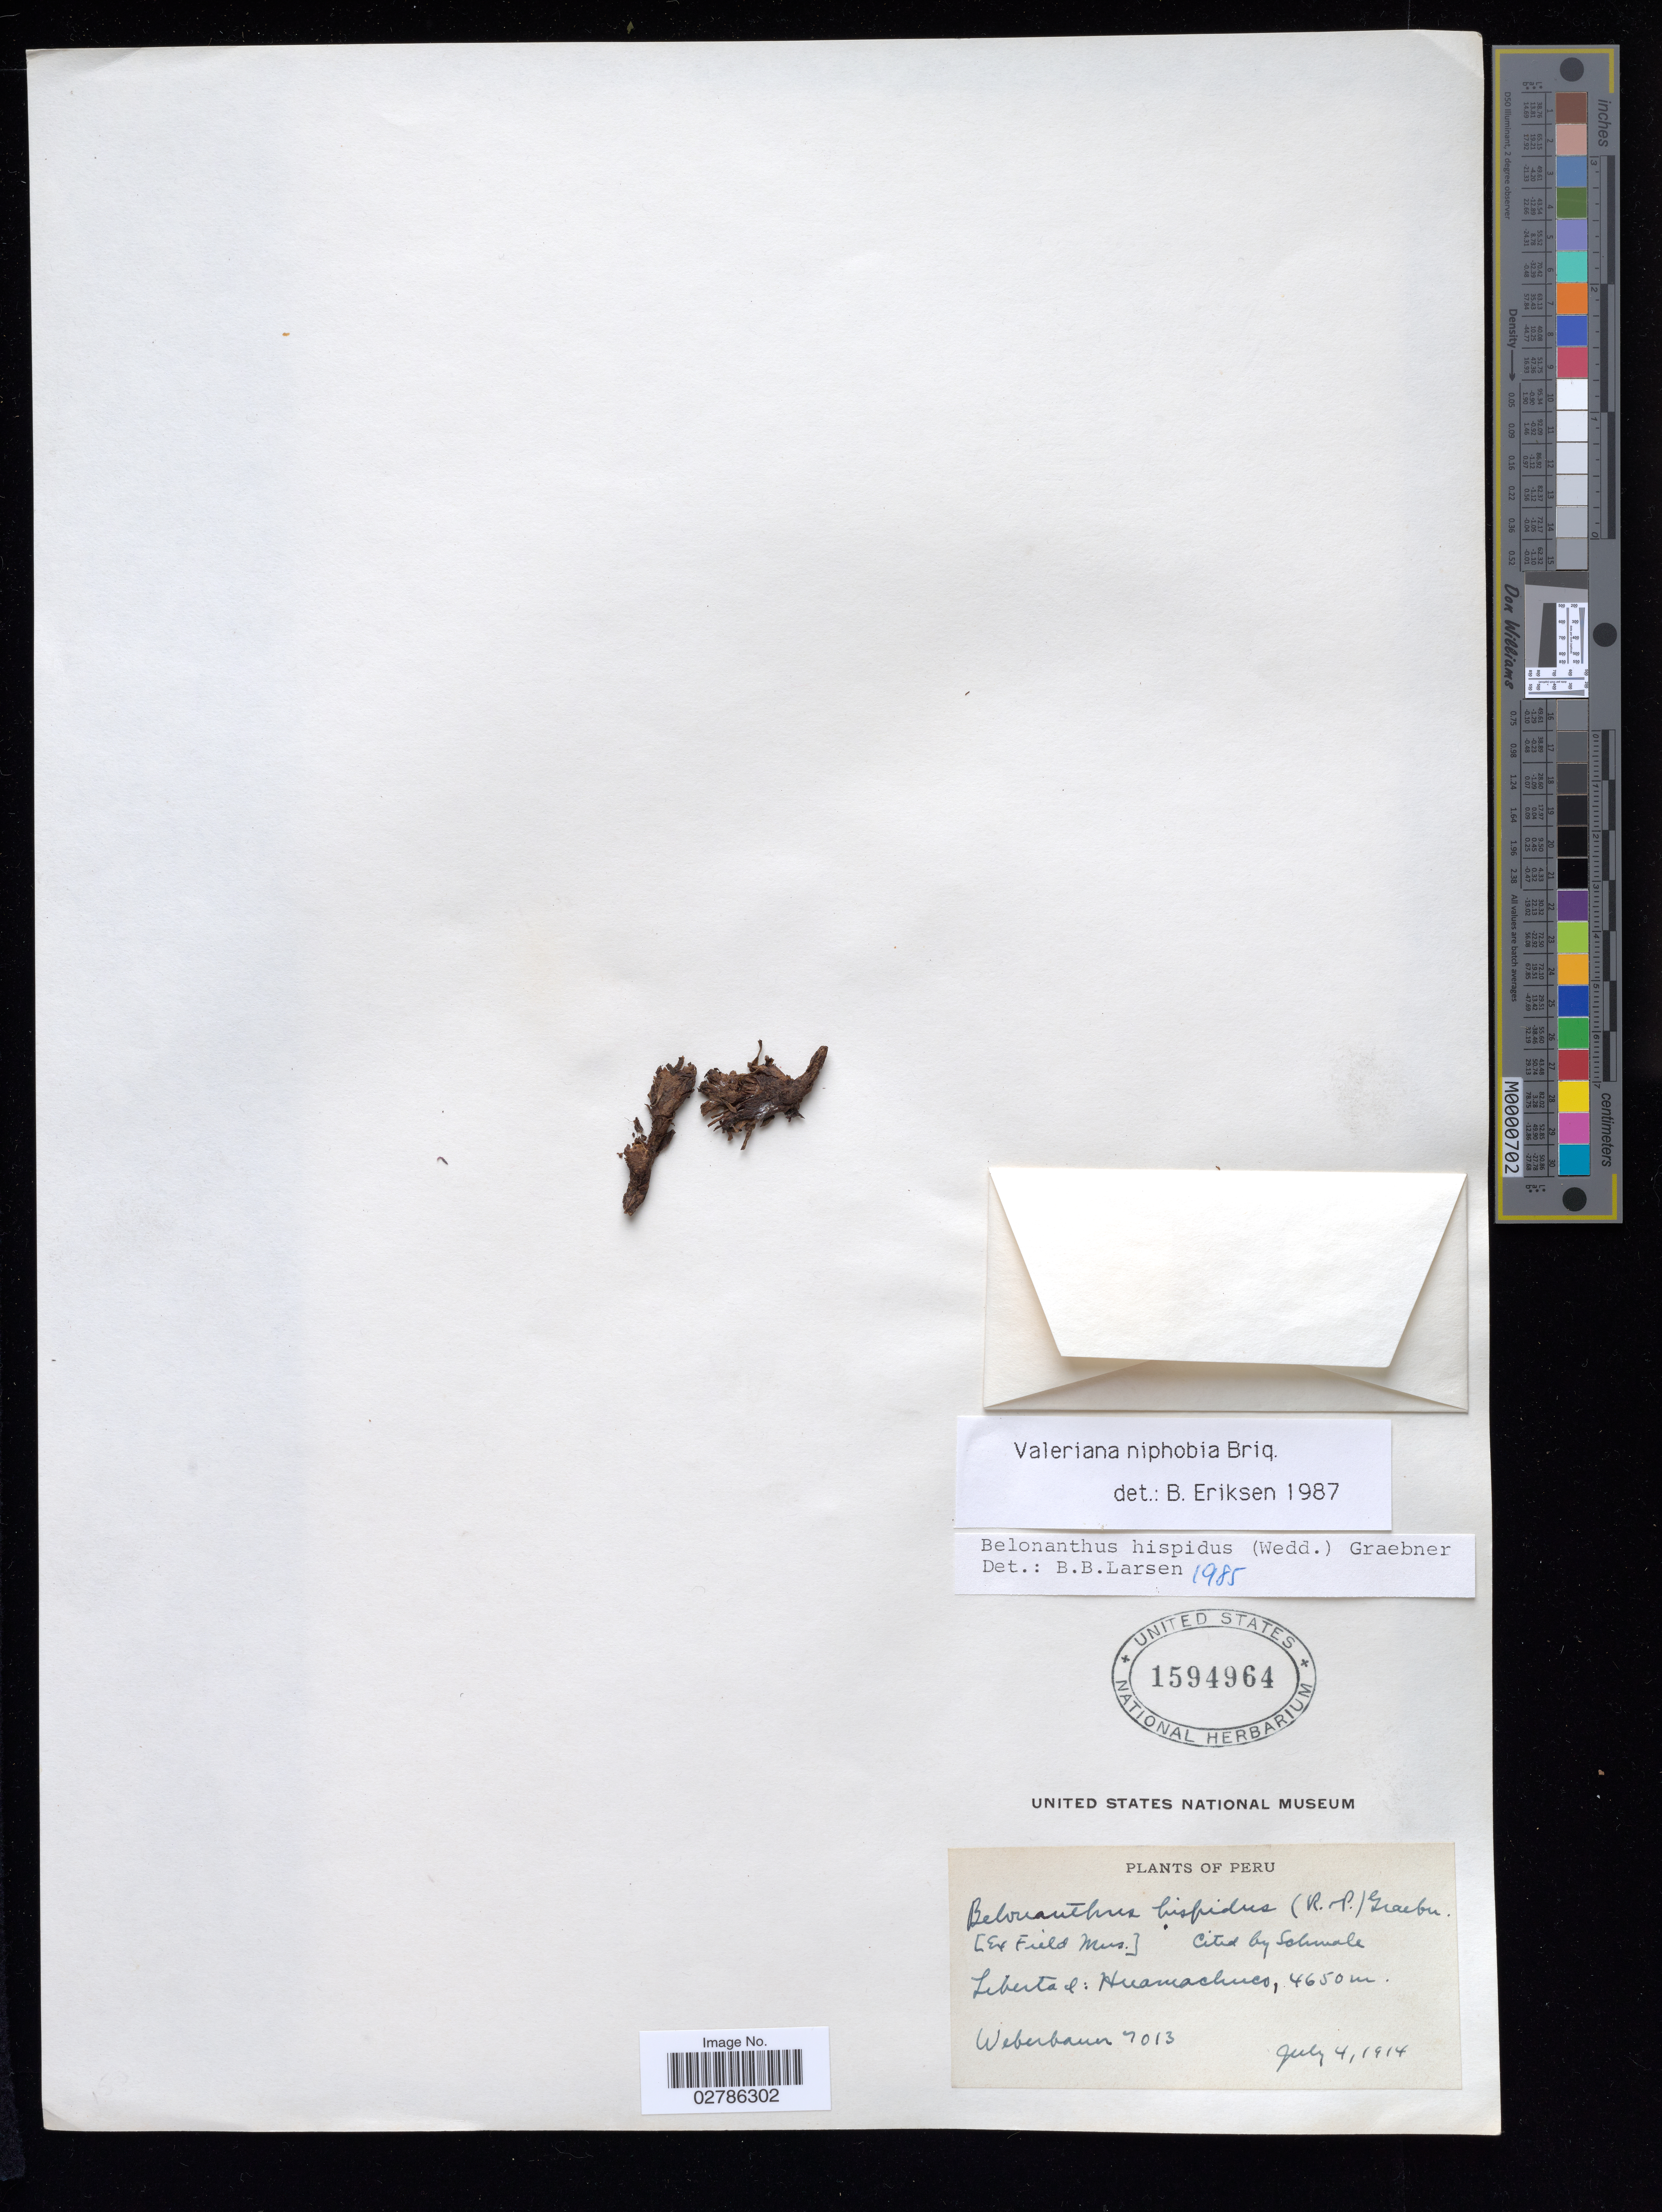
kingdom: Plantae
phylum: Tracheophyta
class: Magnoliopsida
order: Dipsacales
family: Caprifoliaceae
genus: Belonanthus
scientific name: Belonanthus hispidus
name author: (Wedd.) Graebn.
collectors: Weberbauer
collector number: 7013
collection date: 1914-07-04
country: Peru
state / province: La Libertad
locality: Libertad, Huancachuco.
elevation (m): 4650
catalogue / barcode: US 1594964